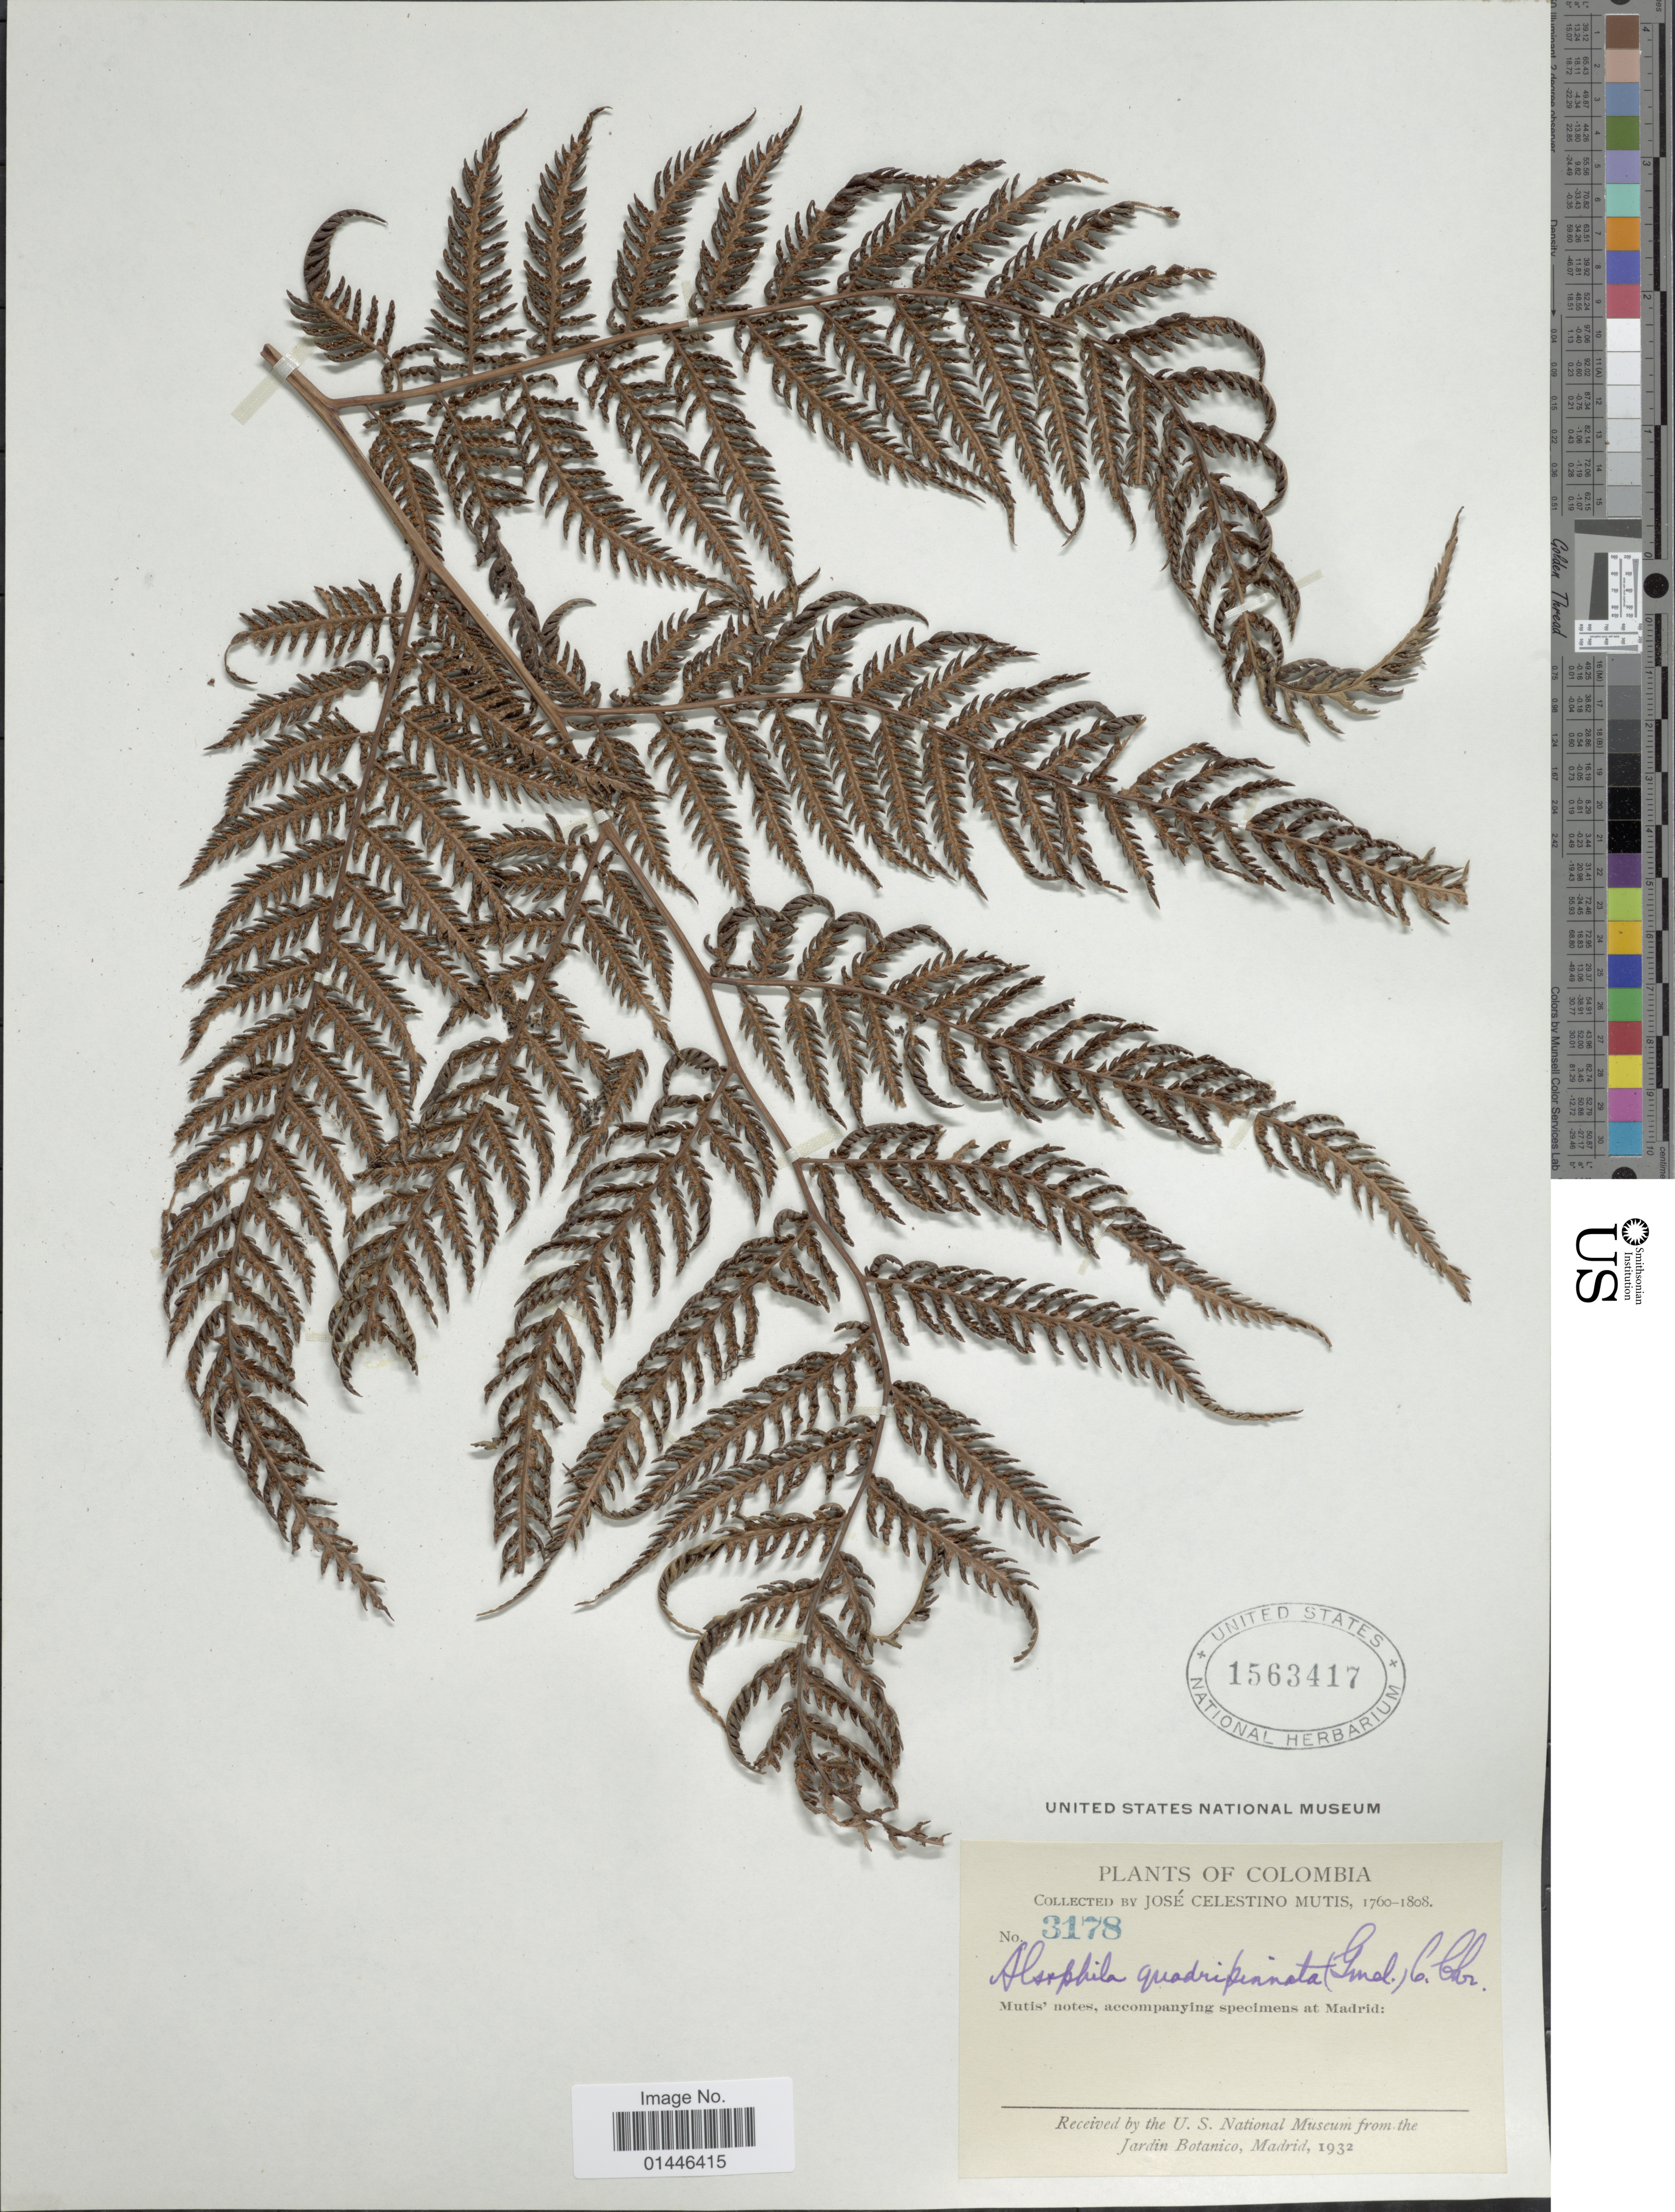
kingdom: Plantae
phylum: Tracheophyta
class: Polypodiopsida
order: Cyatheales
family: Dicksoniaceae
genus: Lophosoria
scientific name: Lophosoria quadripinnata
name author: (J.F. Gmel.) C. Chr.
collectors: J. C. B. Mutis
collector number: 3178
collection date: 1760/1808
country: Colombia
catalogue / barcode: US 1563417